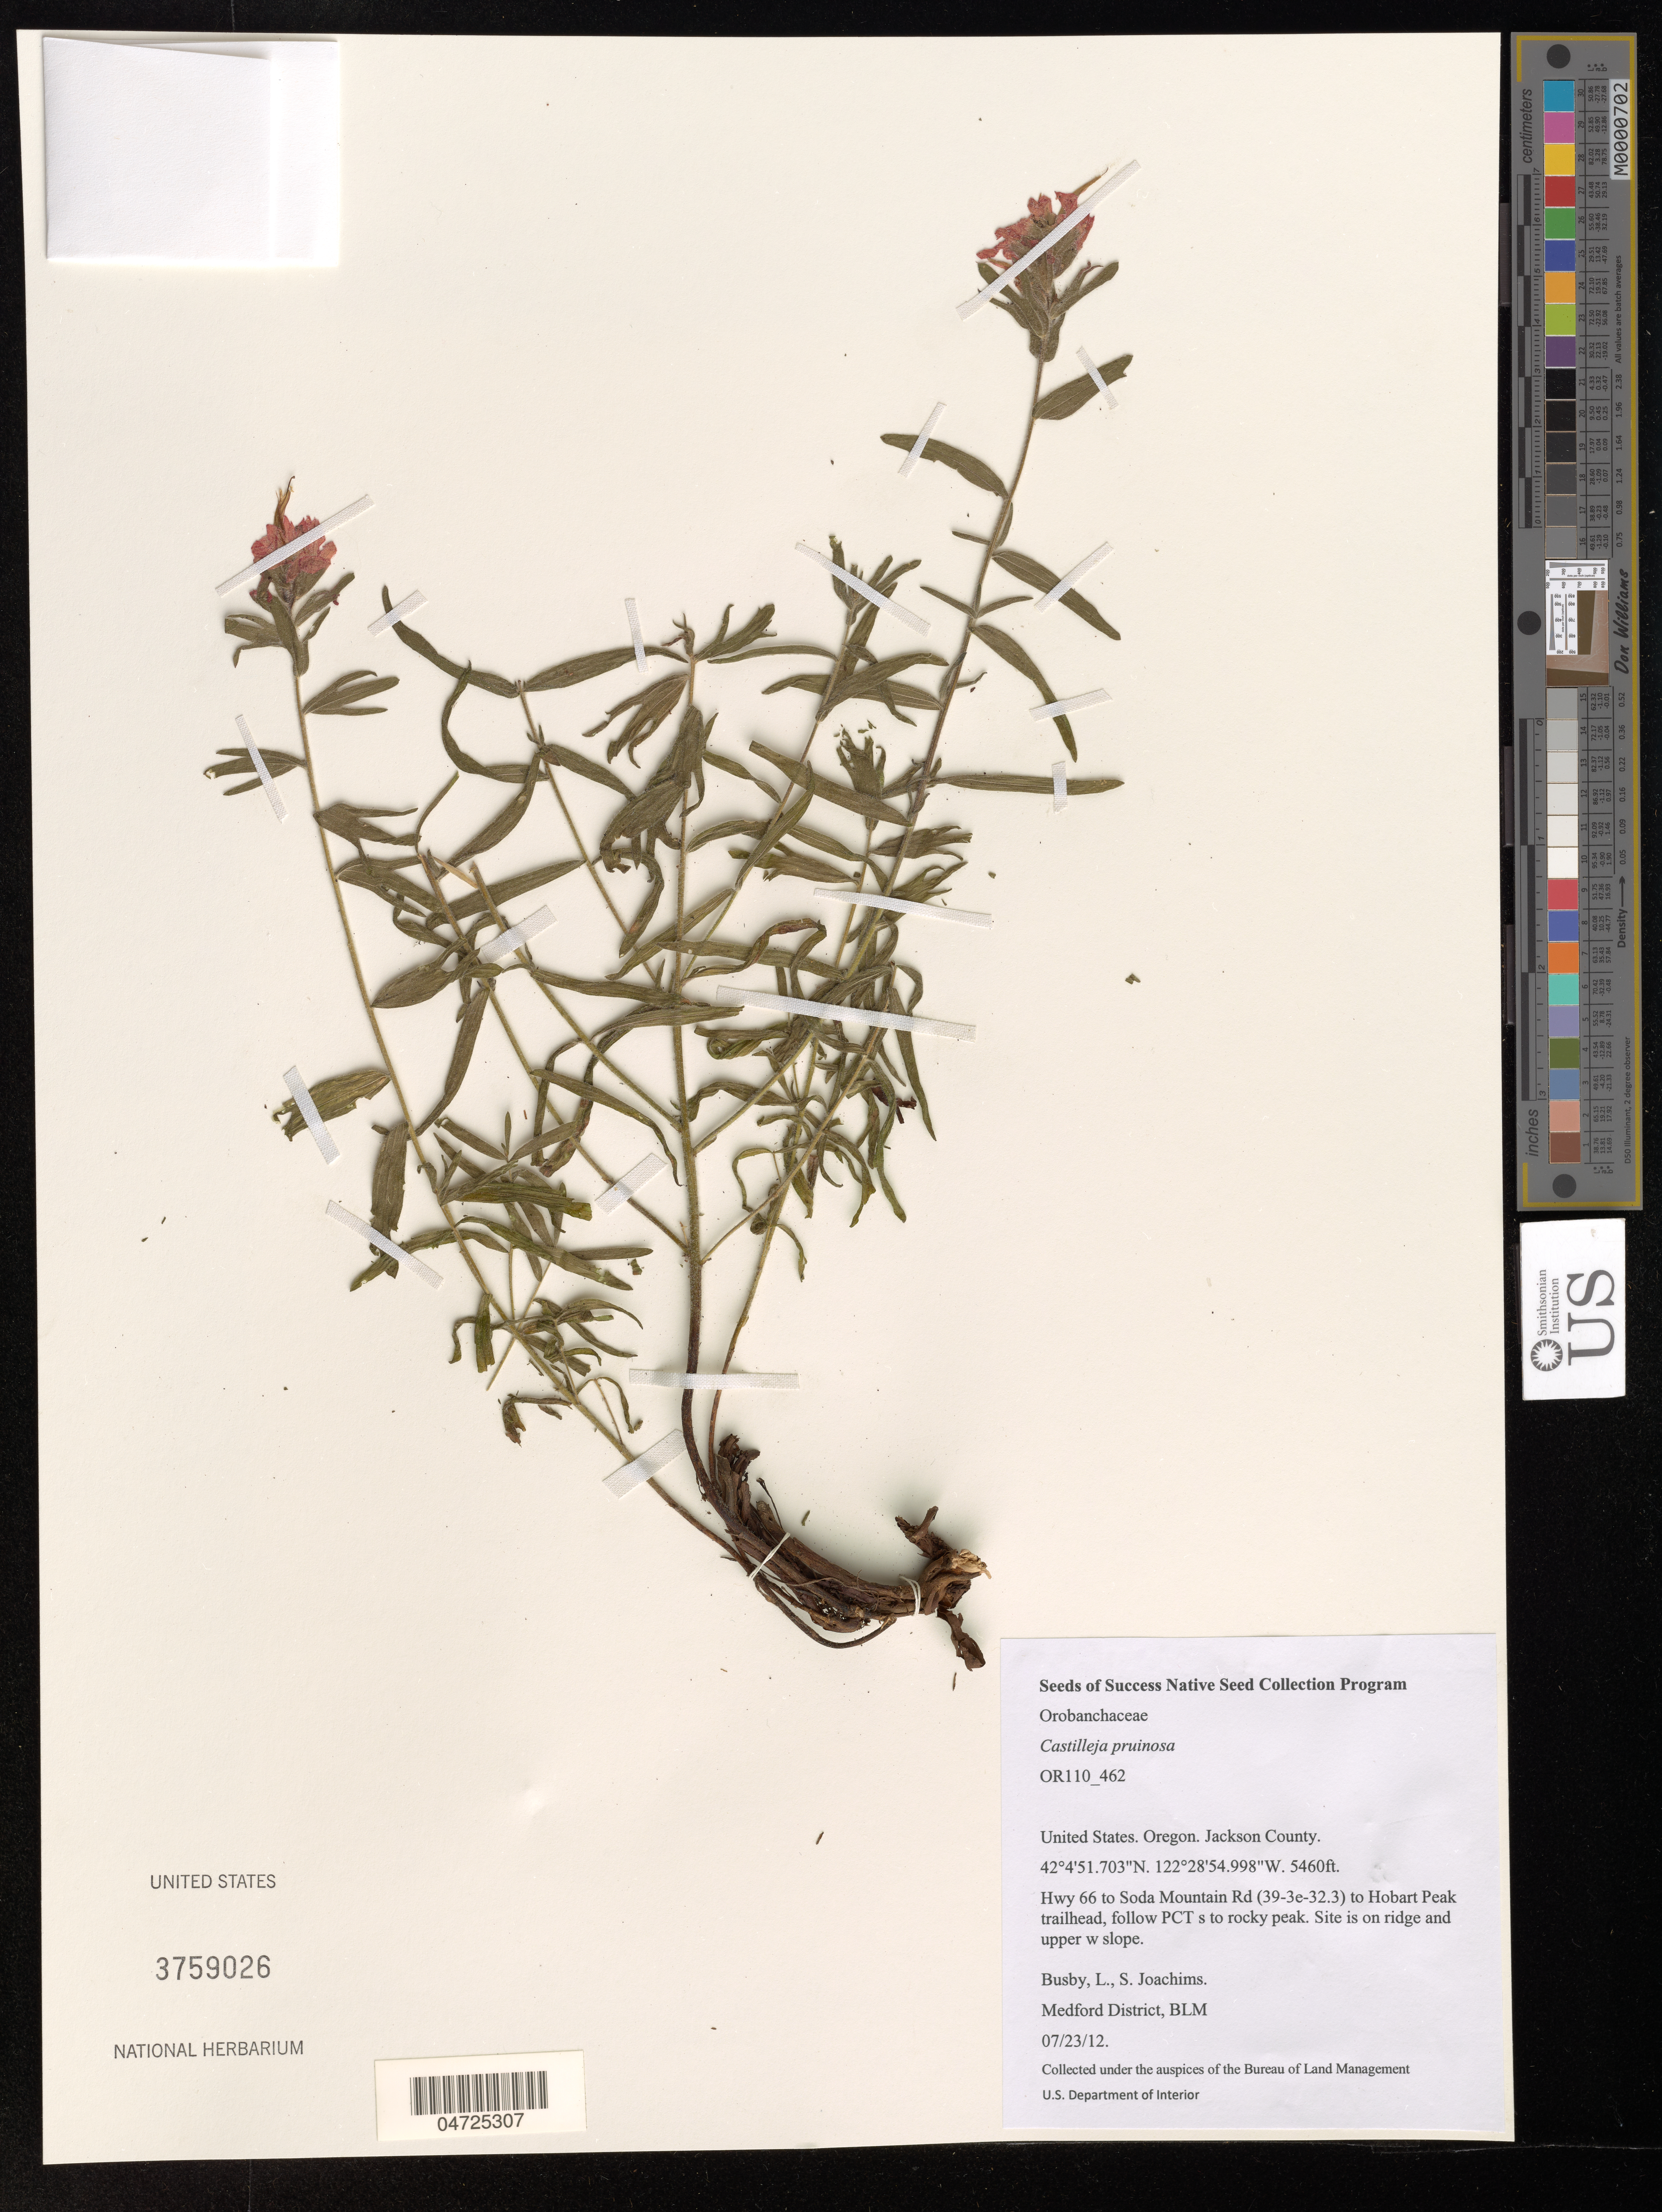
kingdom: Plantae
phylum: Tracheophyta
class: Magnoliopsida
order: Lamiales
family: Orobanchaceae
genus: Castilleja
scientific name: Castilleja pruinosa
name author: Fernald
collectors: L. Busby & S. Joachims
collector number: OR11_462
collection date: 2012-07-23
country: United States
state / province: Oregon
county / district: Jackson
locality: Jackson County. Hwy 66 to Soda Mountain Rd (39-3e-32.3) to Hobart Peak trailhead, follow PCT s to rocky peak. Site is on ridge and upper w slope.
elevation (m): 1664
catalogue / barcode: US 3759026